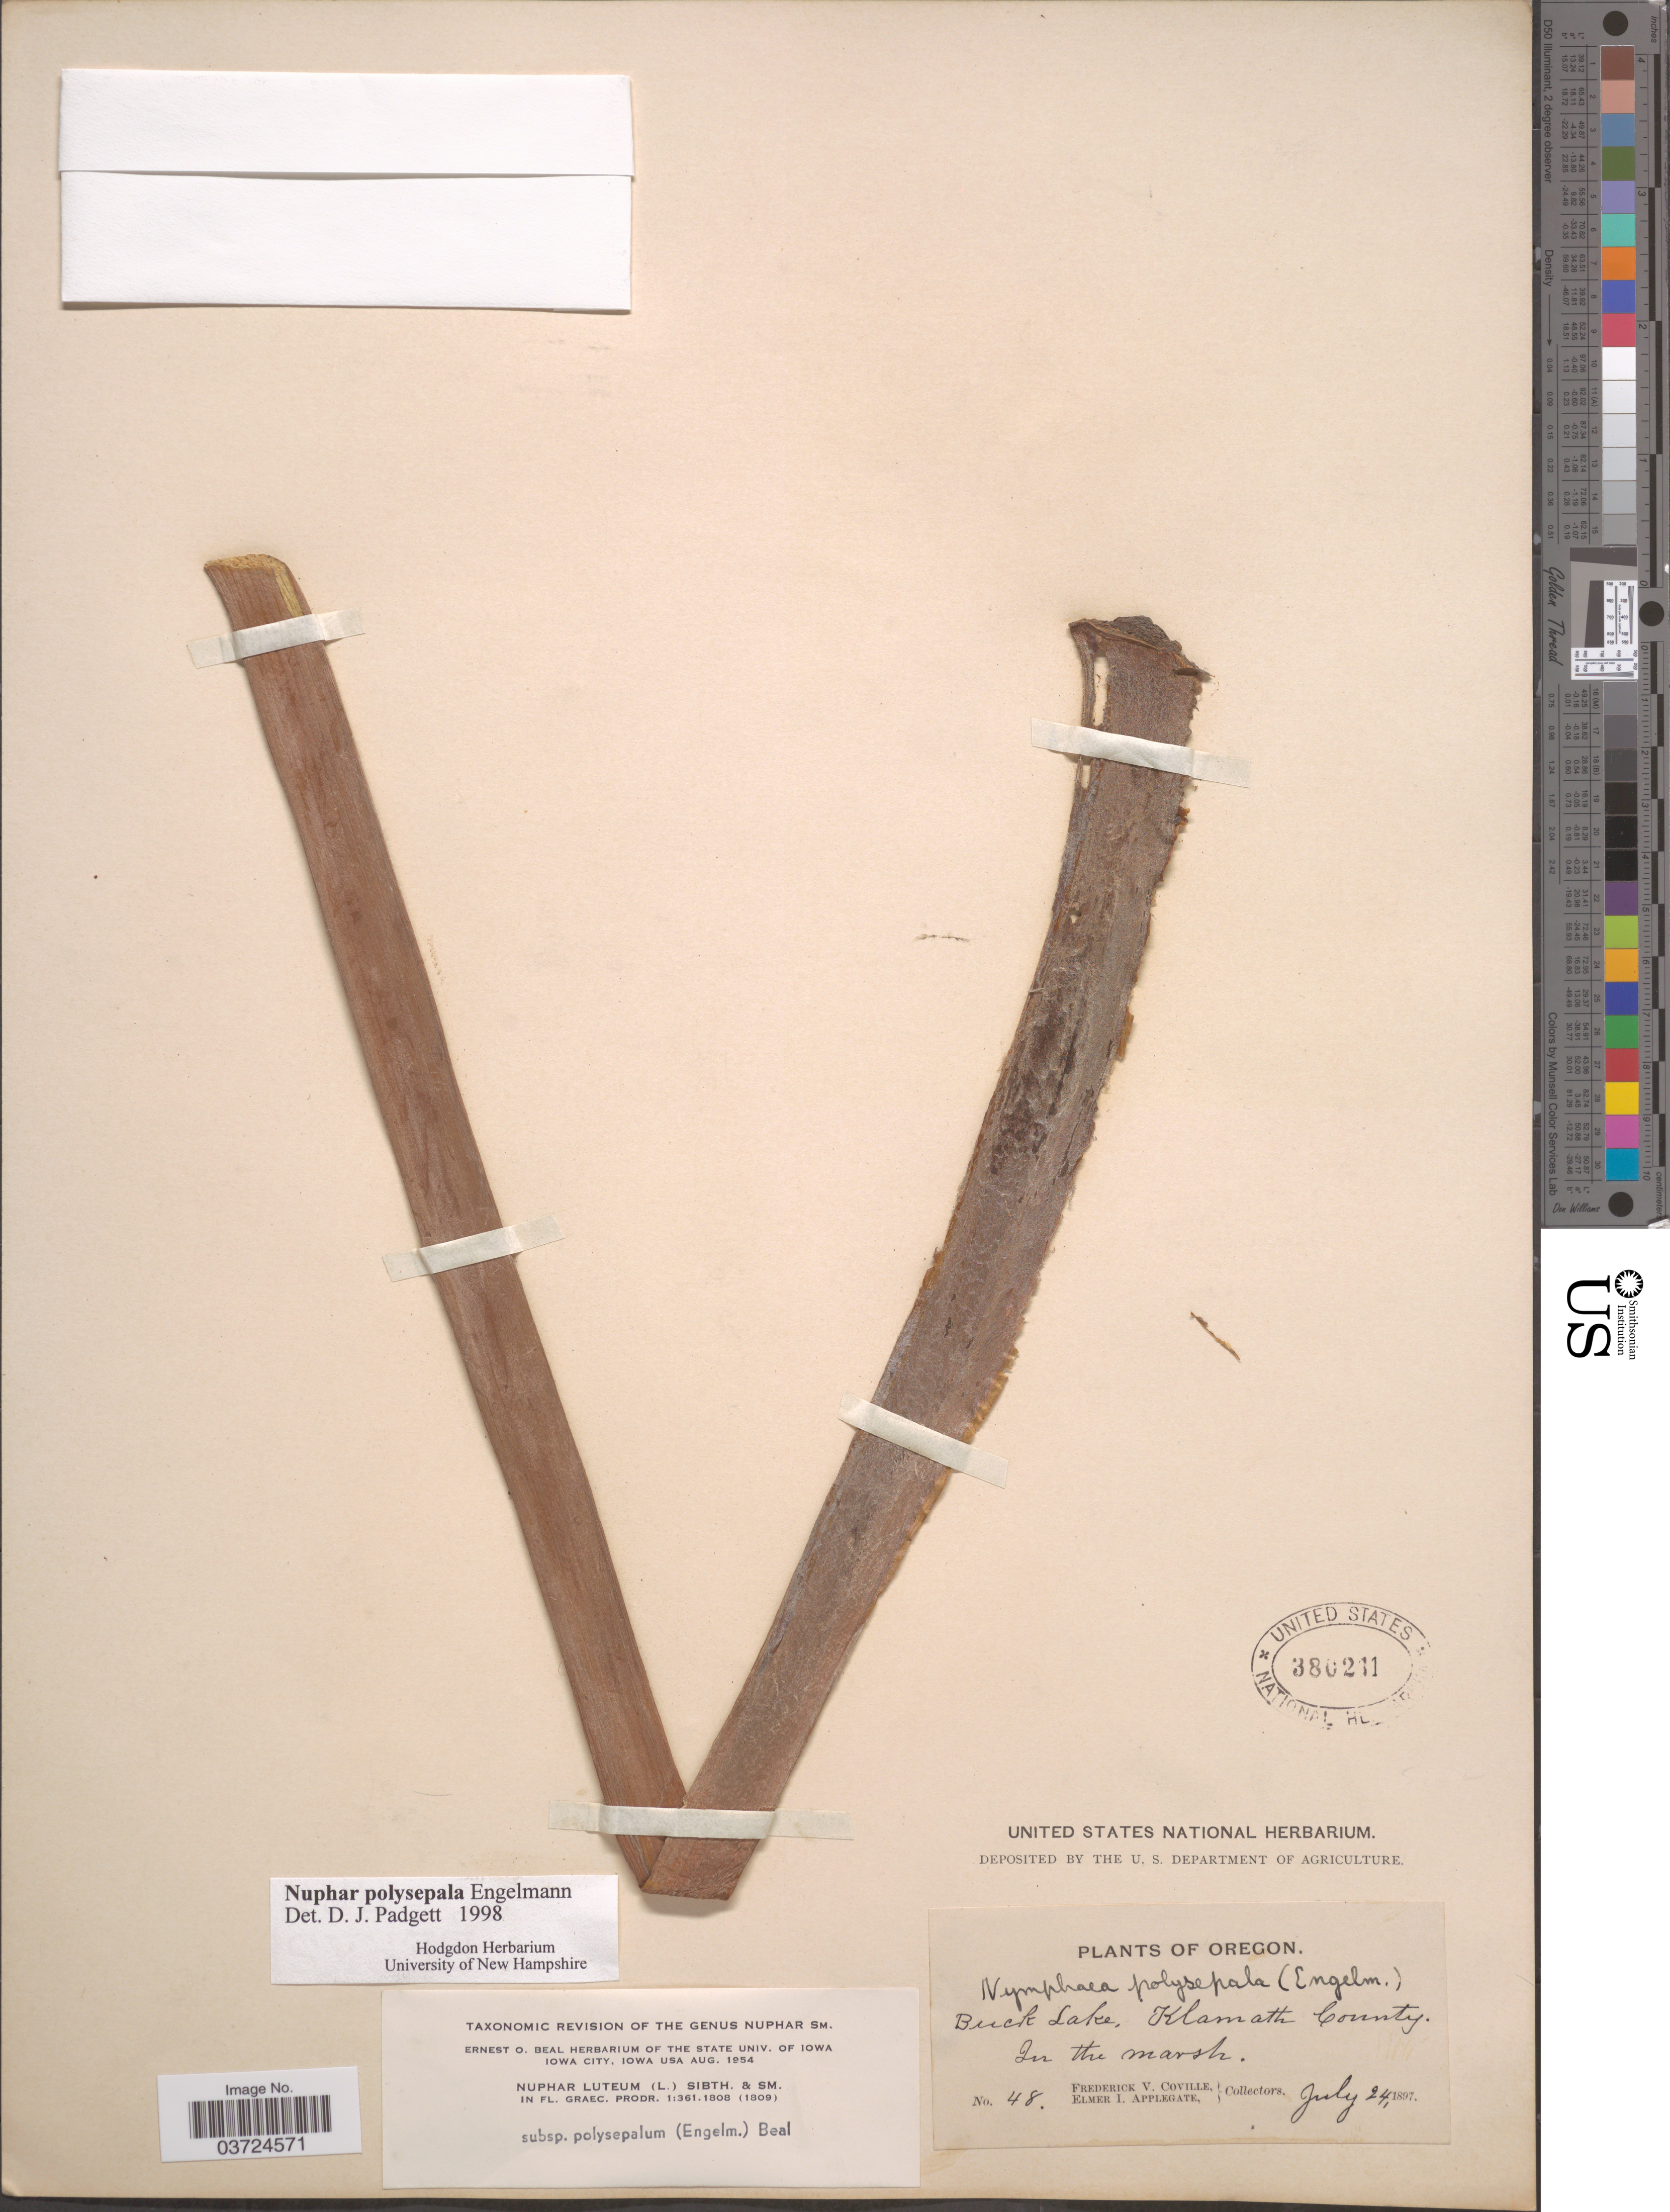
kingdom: Plantae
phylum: Tracheophyta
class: Magnoliopsida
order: Nymphaeales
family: Nymphaeaceae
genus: Nuphar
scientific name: Nuphar polysepala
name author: Englem.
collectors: F. V. Coville & E. I. Applegate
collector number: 48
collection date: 1897-07-24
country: United States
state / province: Oregon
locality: Buck Lake, Klamath County. In the marsh.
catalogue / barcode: US 380211